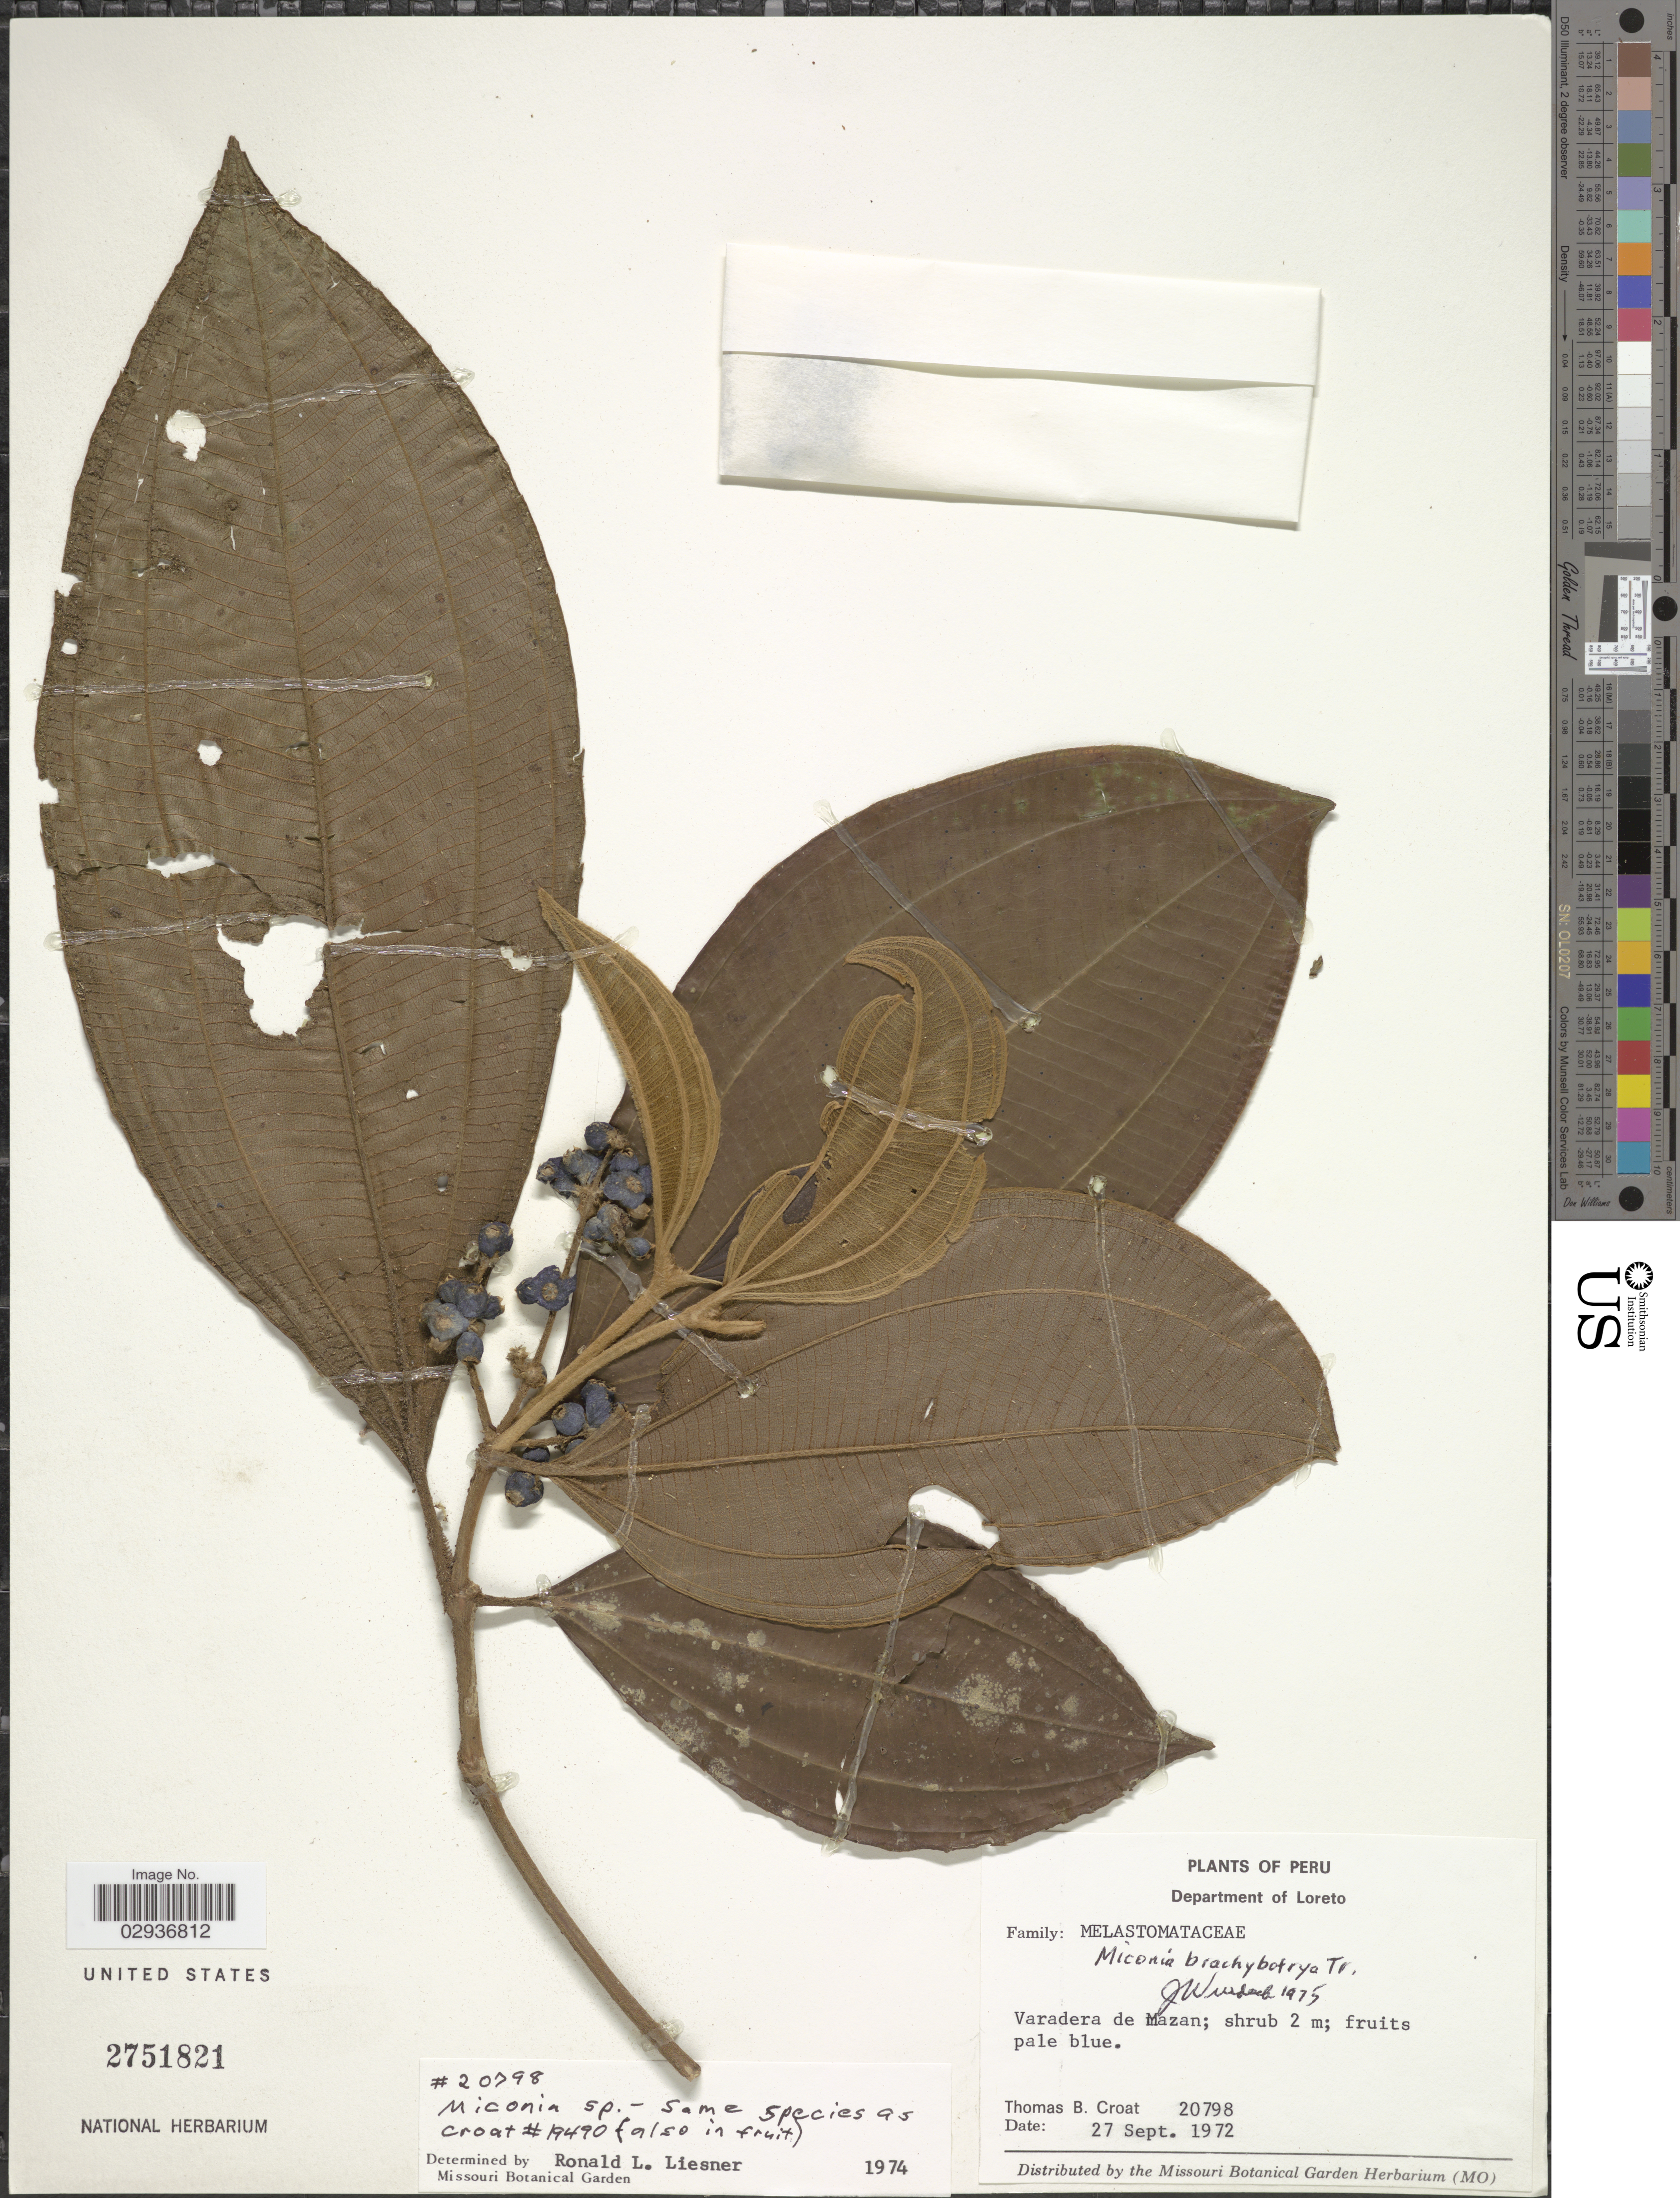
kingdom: Plantae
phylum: Tracheophyta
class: Magnoliopsida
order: Myrtales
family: Melastomataceae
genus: Miconia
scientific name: Miconia brachybotrya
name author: Triana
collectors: T. B. Croat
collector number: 20798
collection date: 1972-09-27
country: Peru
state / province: Loreto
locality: Department of Loreto. Veradera de Mazan.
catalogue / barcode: US 2751821